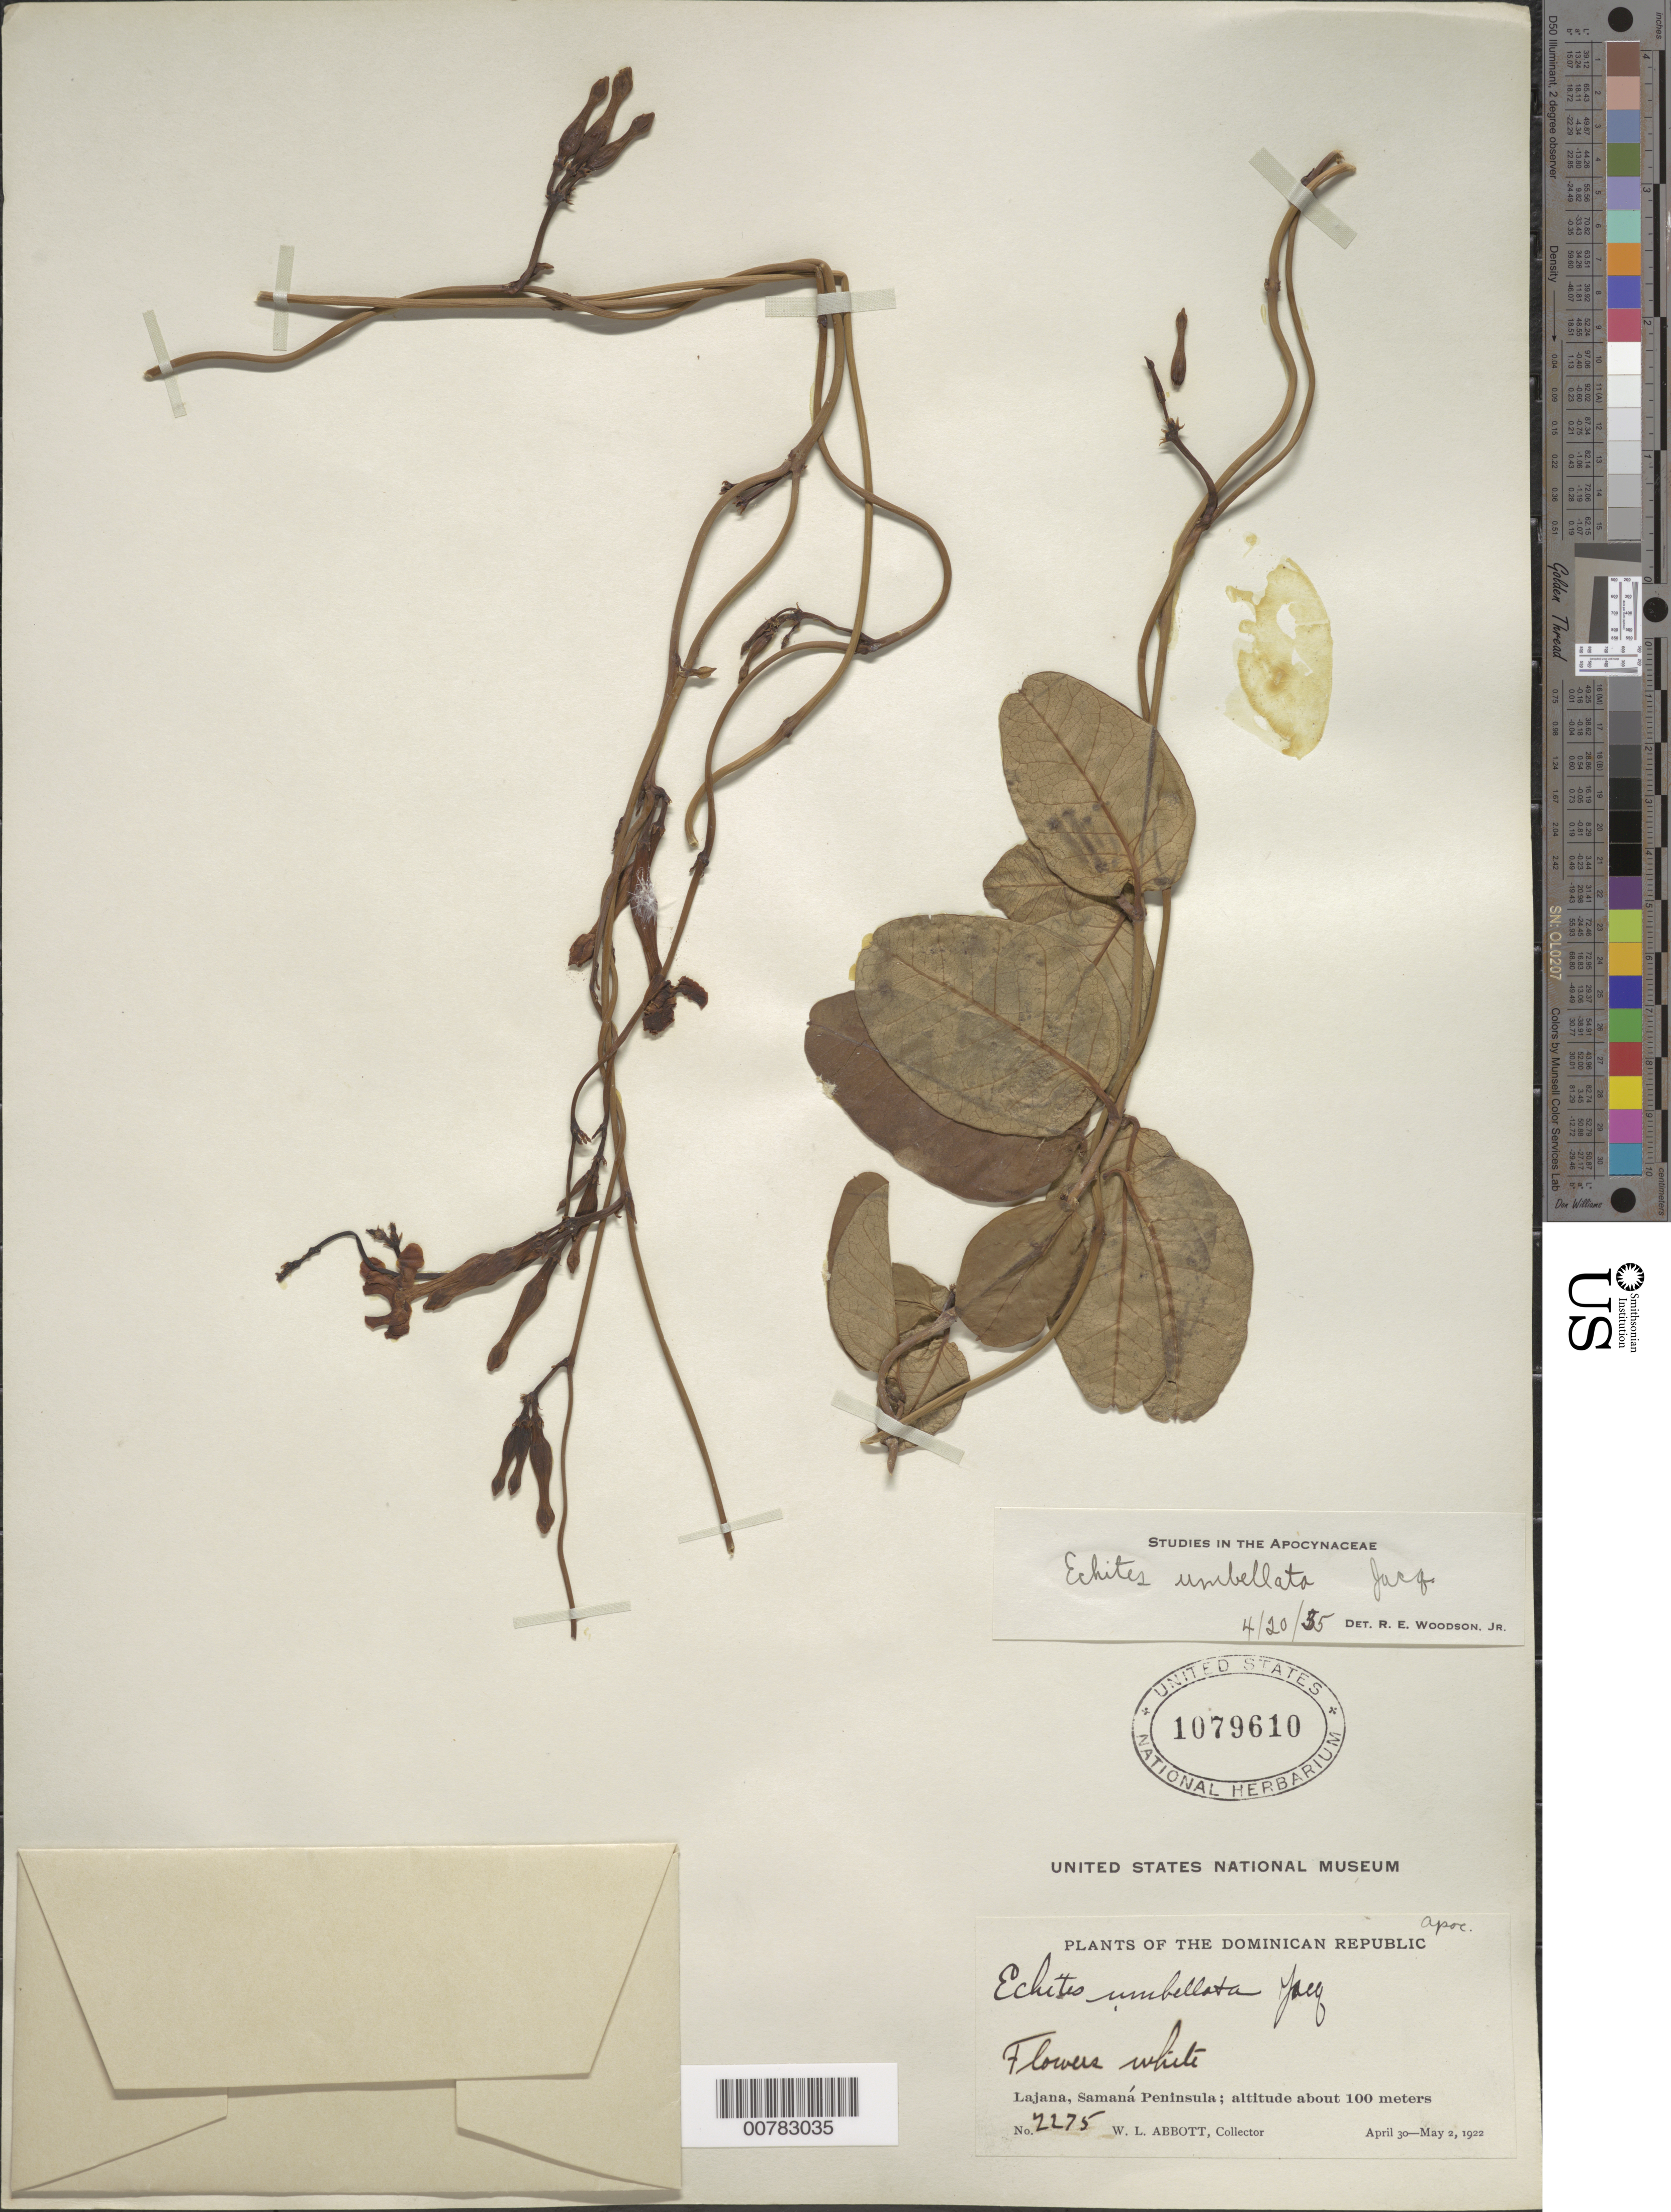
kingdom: Plantae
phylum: Tracheophyta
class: Magnoliopsida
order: Gentianales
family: Apocynaceae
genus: Echites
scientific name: Echites umbellatus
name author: Jacq.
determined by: Woodson, R. E., Jr.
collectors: W. L. Abbott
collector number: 2275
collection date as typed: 30 Apr 1920 to 02 May 1920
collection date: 1920-04-30/1920-05-02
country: Dominican Republic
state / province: Samana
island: Hispaniola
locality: Peninsula of Samaná, Lajana.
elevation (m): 100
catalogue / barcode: US 1079610